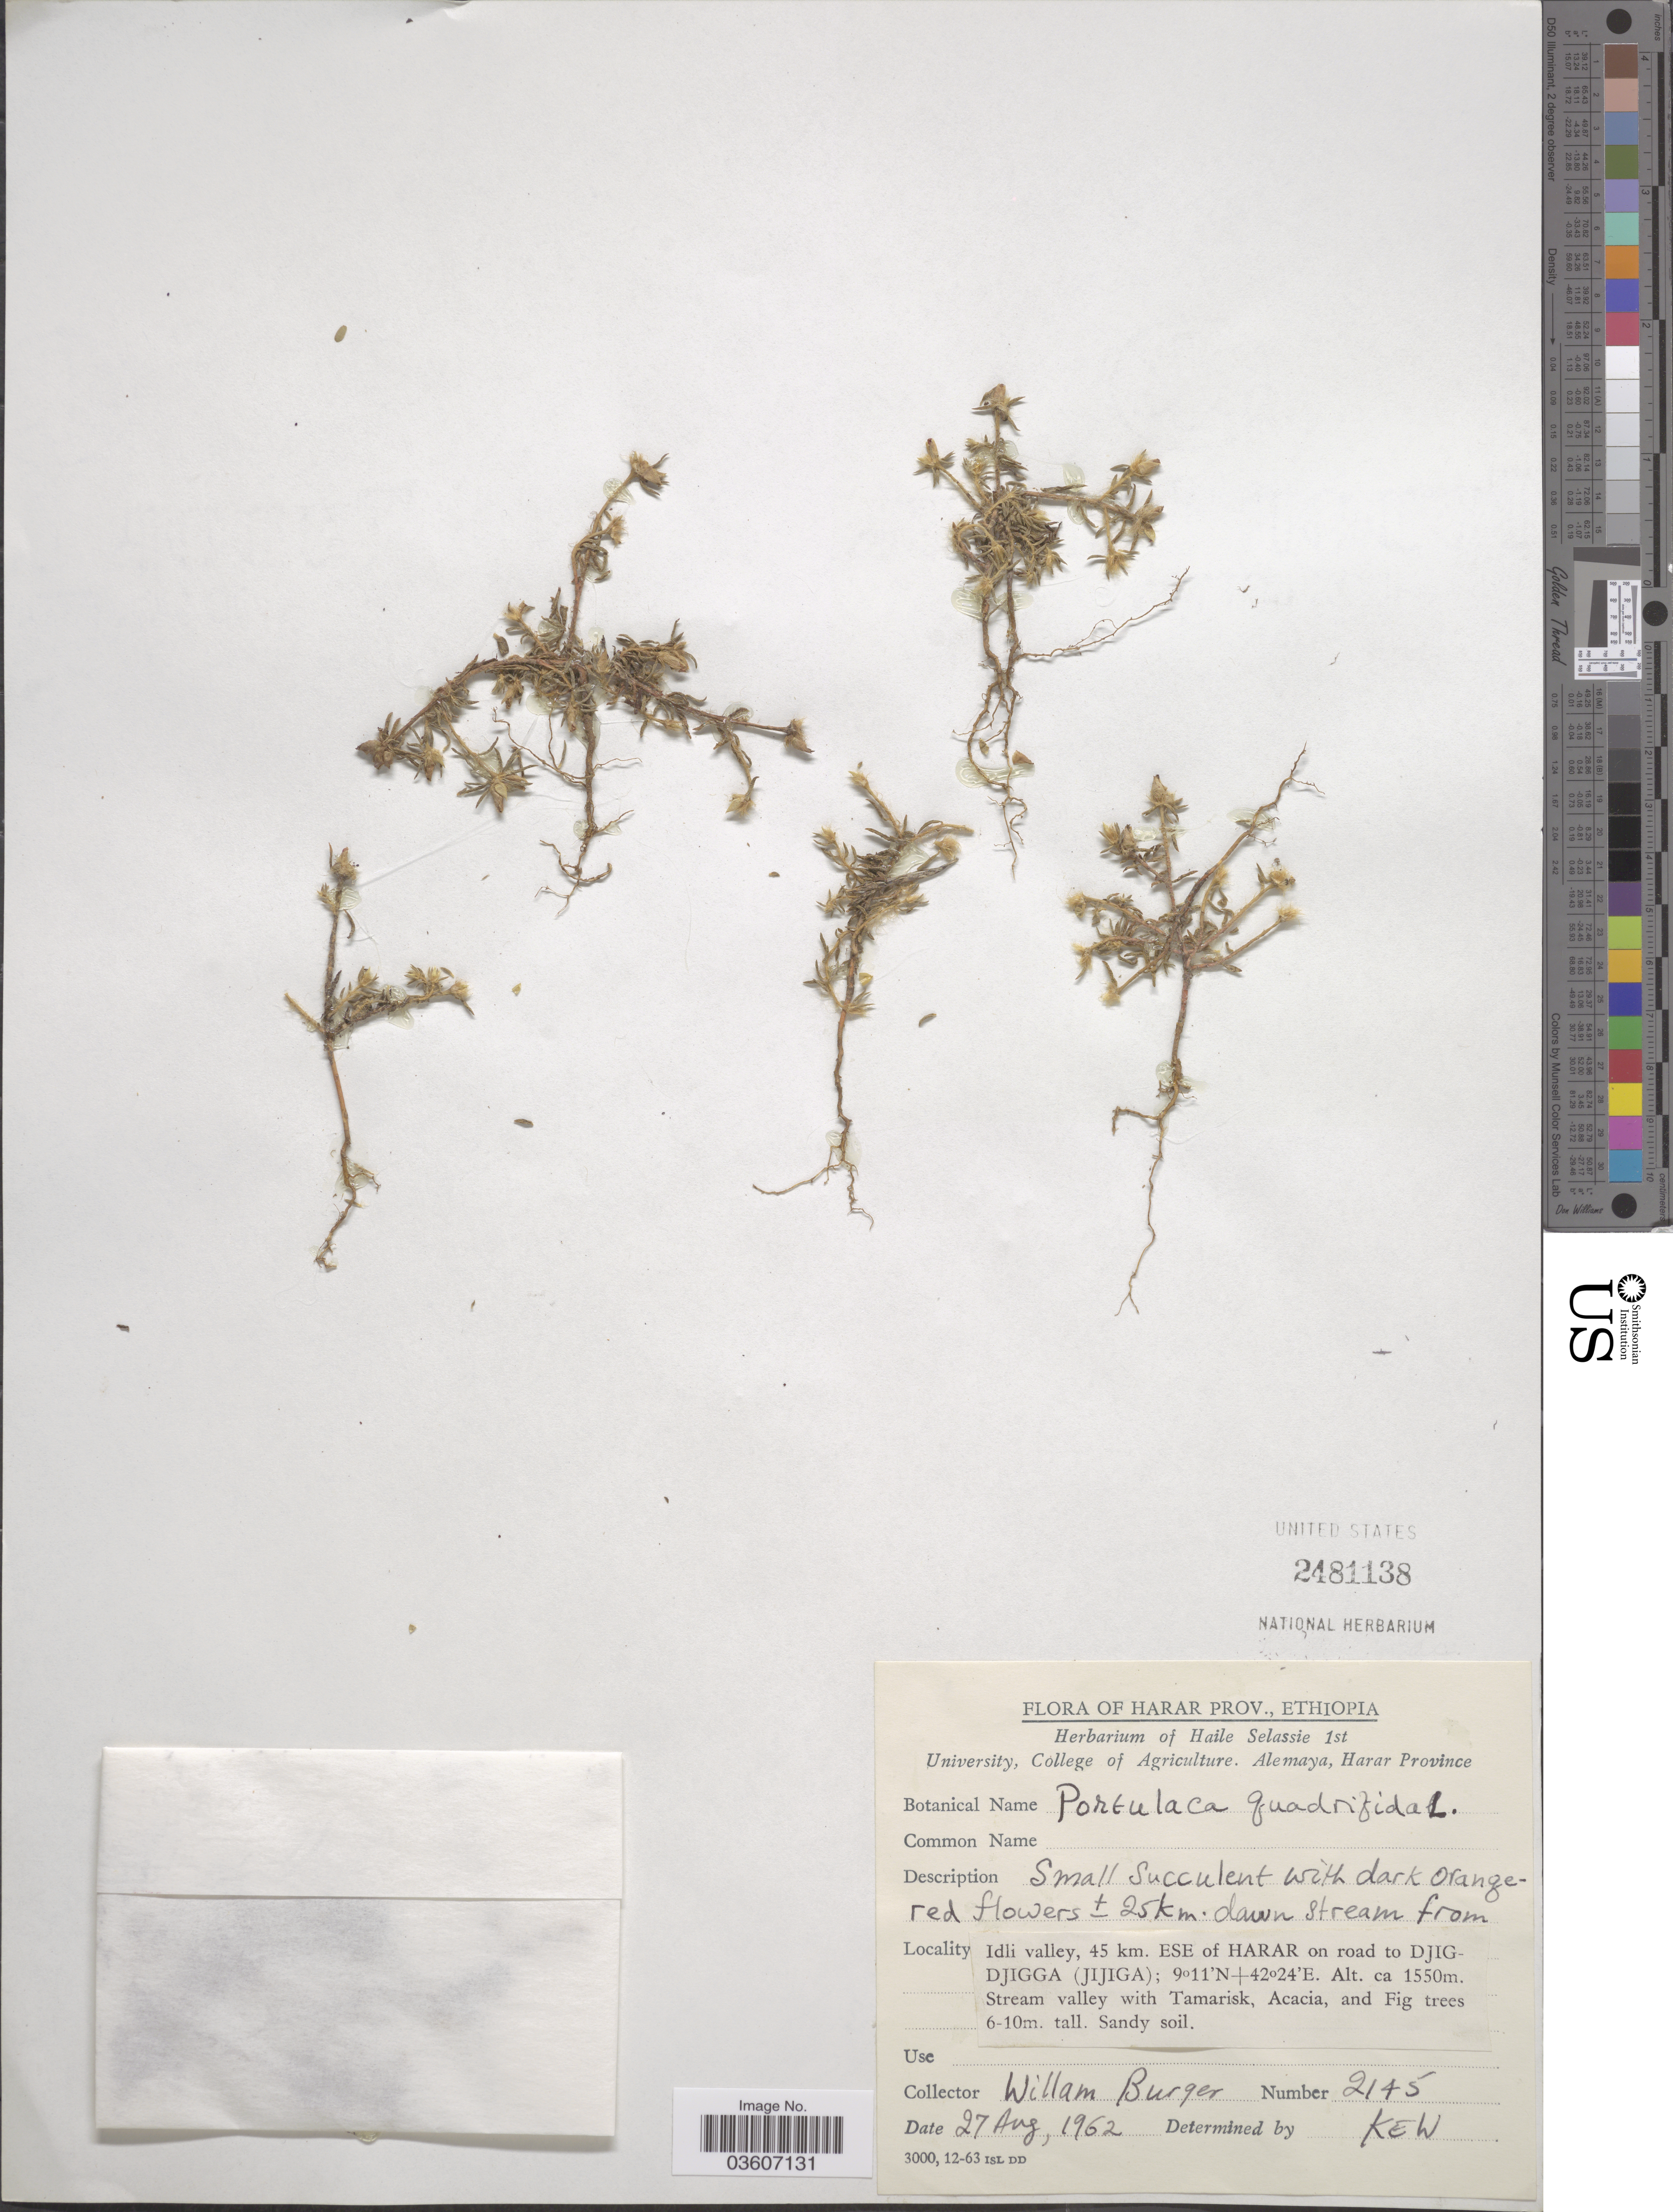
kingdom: Plantae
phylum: Tracheophyta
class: Magnoliopsida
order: Caryophyllales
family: Portulacaceae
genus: Portulaca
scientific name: Portulaca quadrifida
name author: L.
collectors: W. Burger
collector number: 2145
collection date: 1962-08-27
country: Ethiopia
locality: Harar Prov. Idli valley, 45 km. ESE of Harar on road to Djigdjigga (Jijiga).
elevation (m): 1550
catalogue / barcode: US 2481138